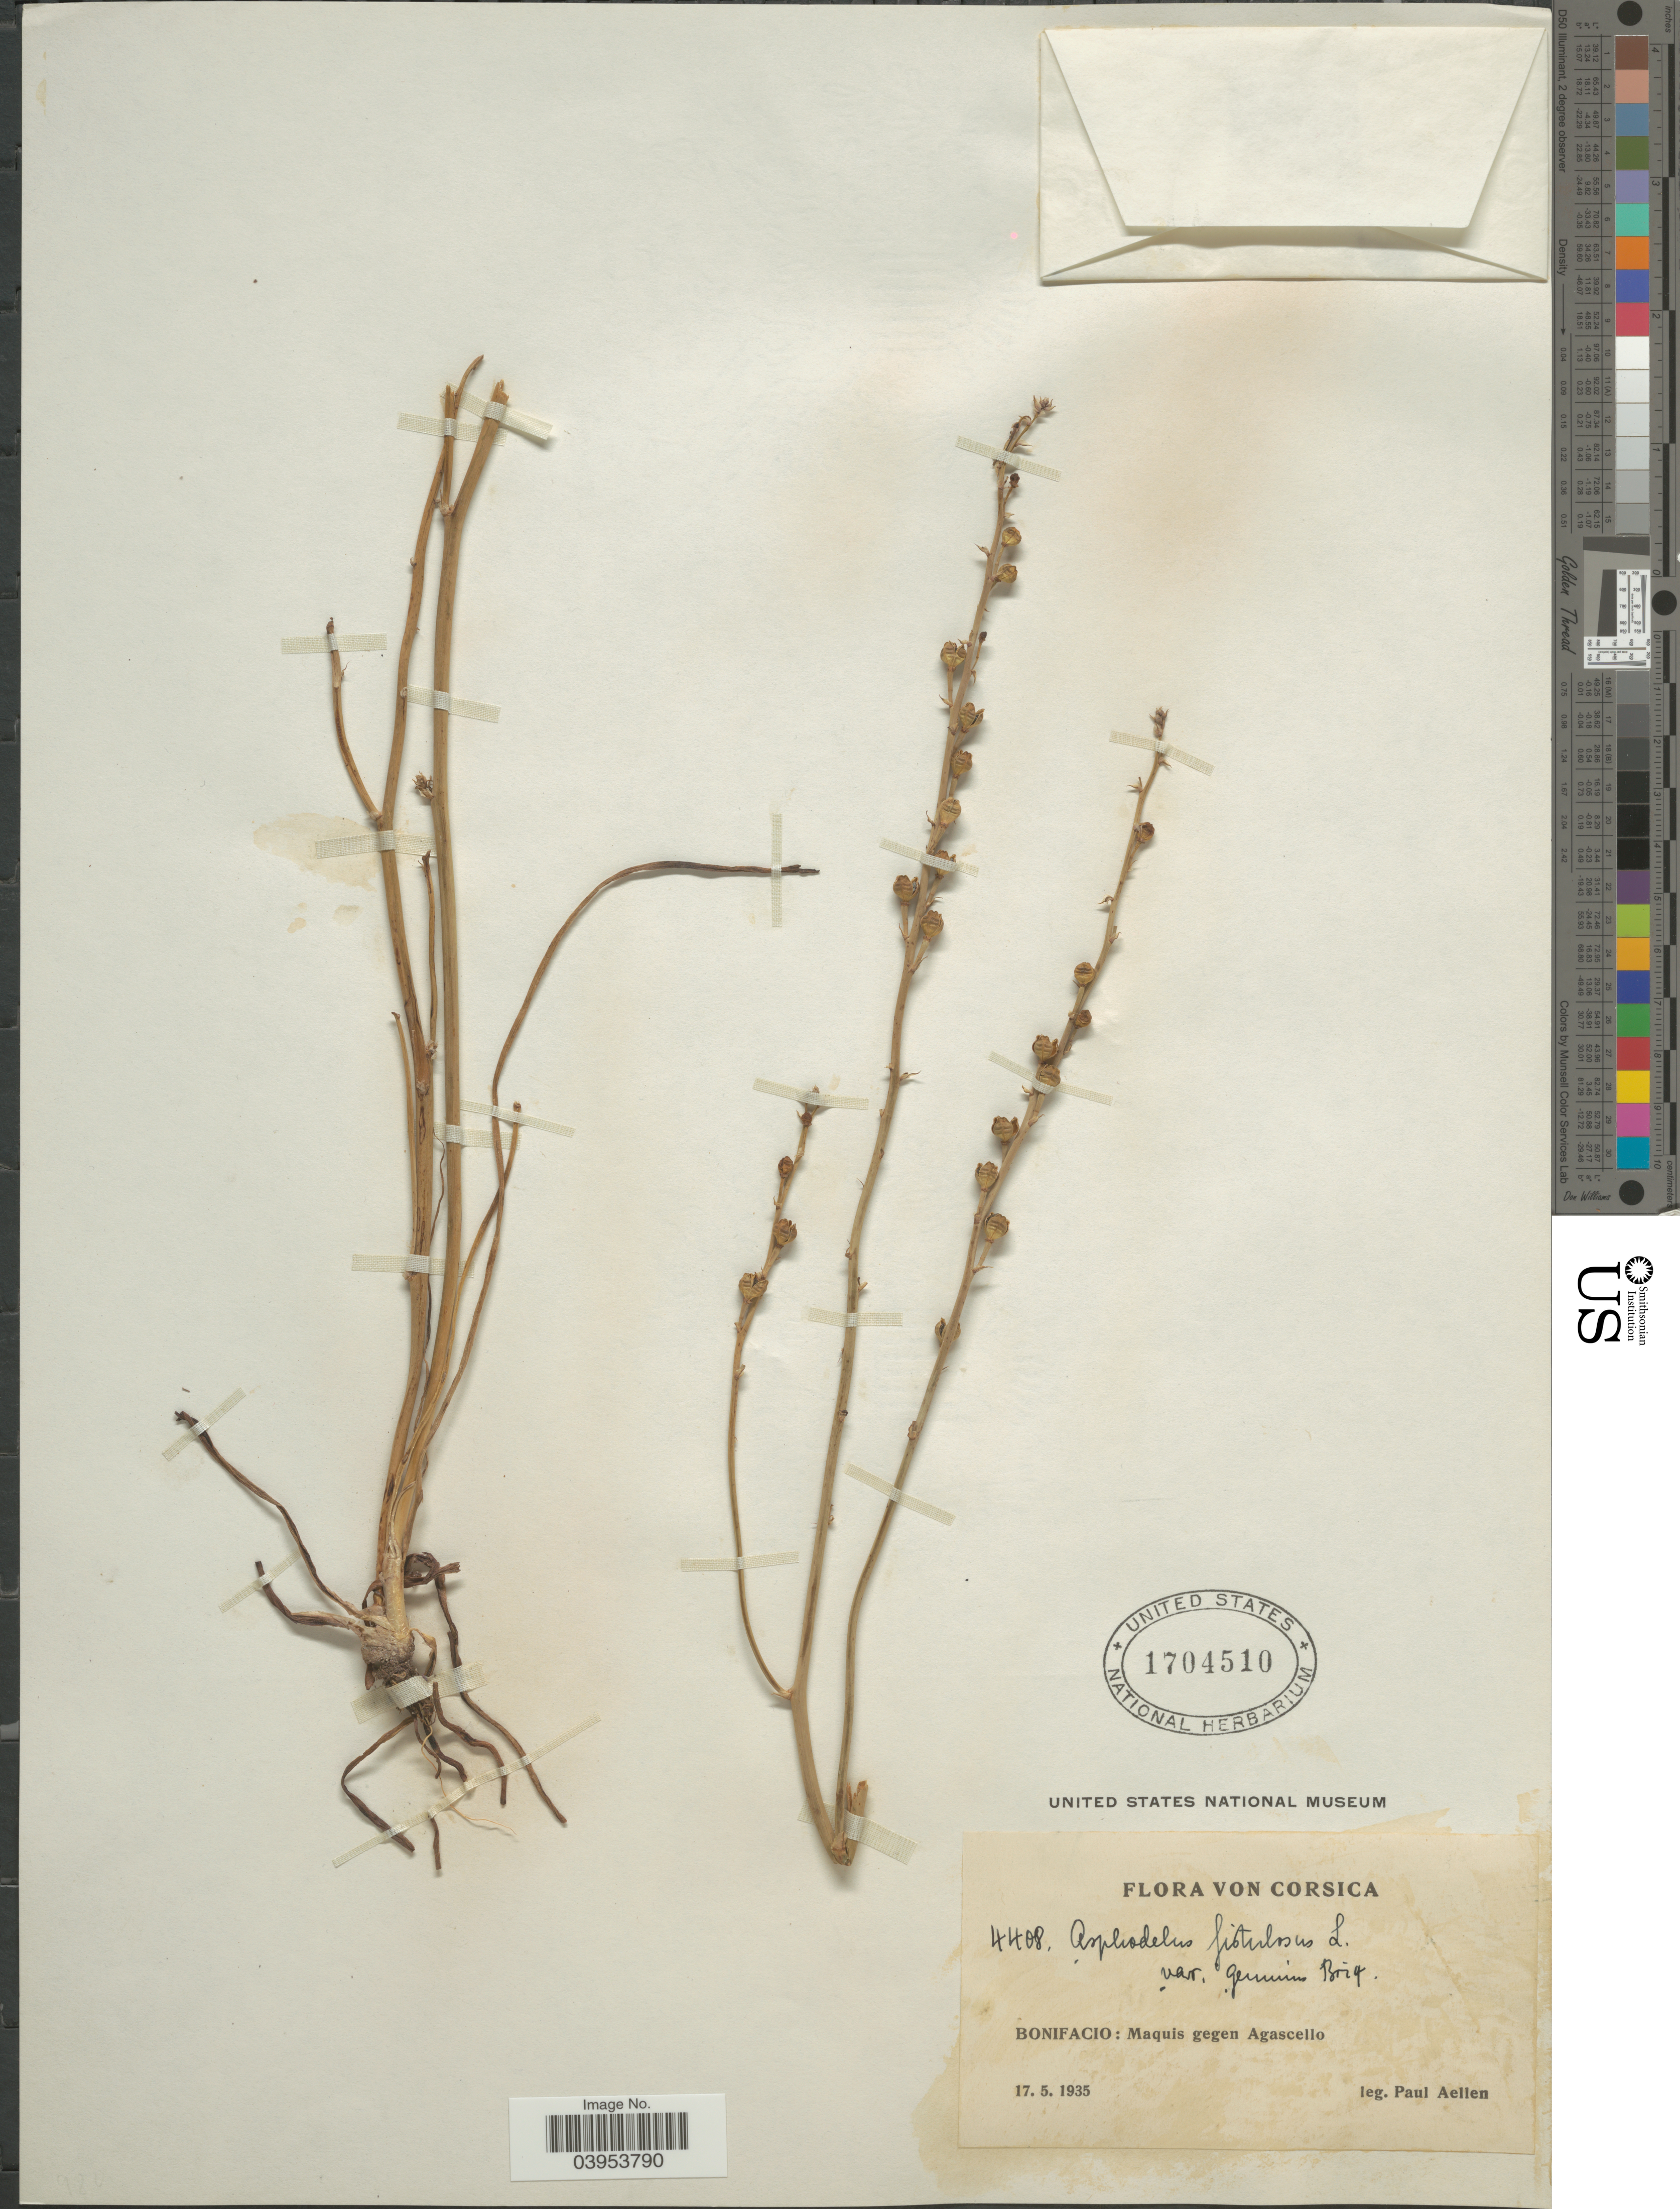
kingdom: Plantae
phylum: Tracheophyta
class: Liliopsida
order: Asparagales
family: Asphodelaceae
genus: Asphodelus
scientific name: Asphodelus fistulosus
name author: L.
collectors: P. Aellen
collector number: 4408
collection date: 1935-05-17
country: France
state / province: Corsica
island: Corse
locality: Bonifacio: Maquis gegen Agascello.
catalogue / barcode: US 1704510